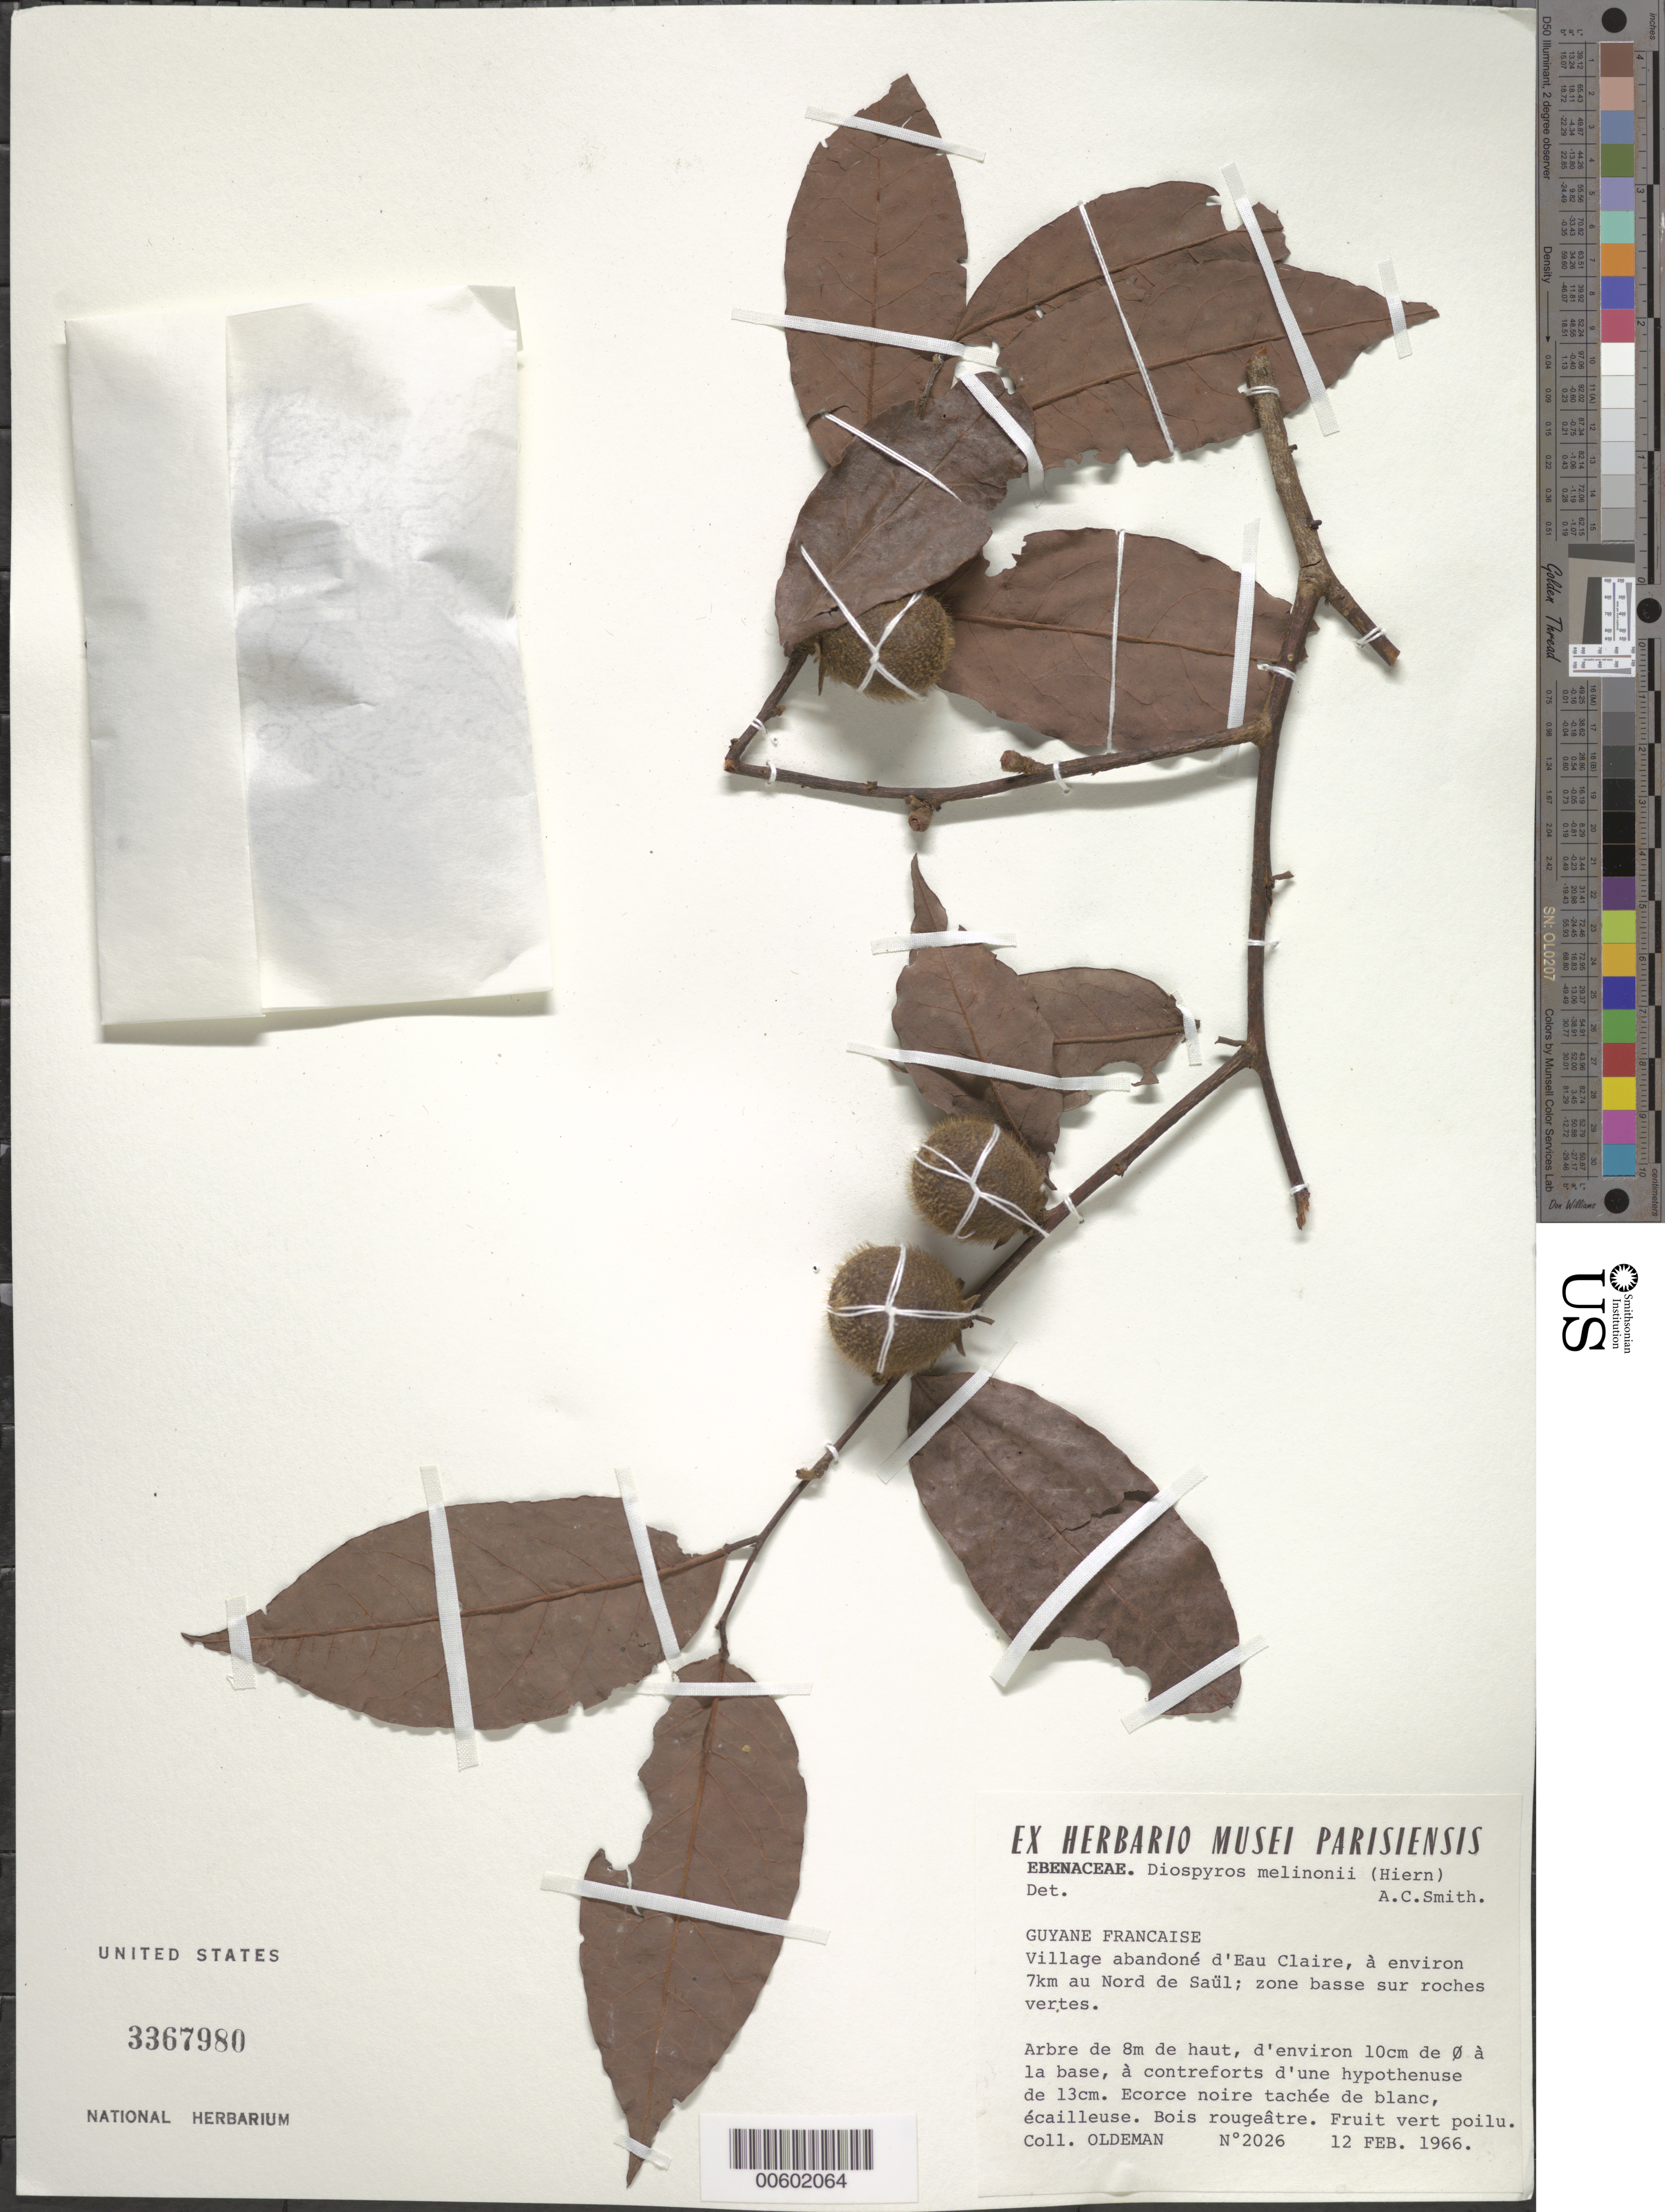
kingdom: Plantae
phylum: Tracheophyta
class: Magnoliopsida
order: Ericales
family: Ebenaceae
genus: Diospyros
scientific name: Diospyros mellinonii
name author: (Hiern) A.C. Sm.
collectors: R. Oldeman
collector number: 2026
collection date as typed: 12-Feb-66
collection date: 1966-02-12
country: French Guiana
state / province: Saint-Laurent-du-Maroni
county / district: Saül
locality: Village abandonné d'Eau Claire, env. 7 km N de Saül, Lieu-Dit Eau Claire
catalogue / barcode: US 3367980